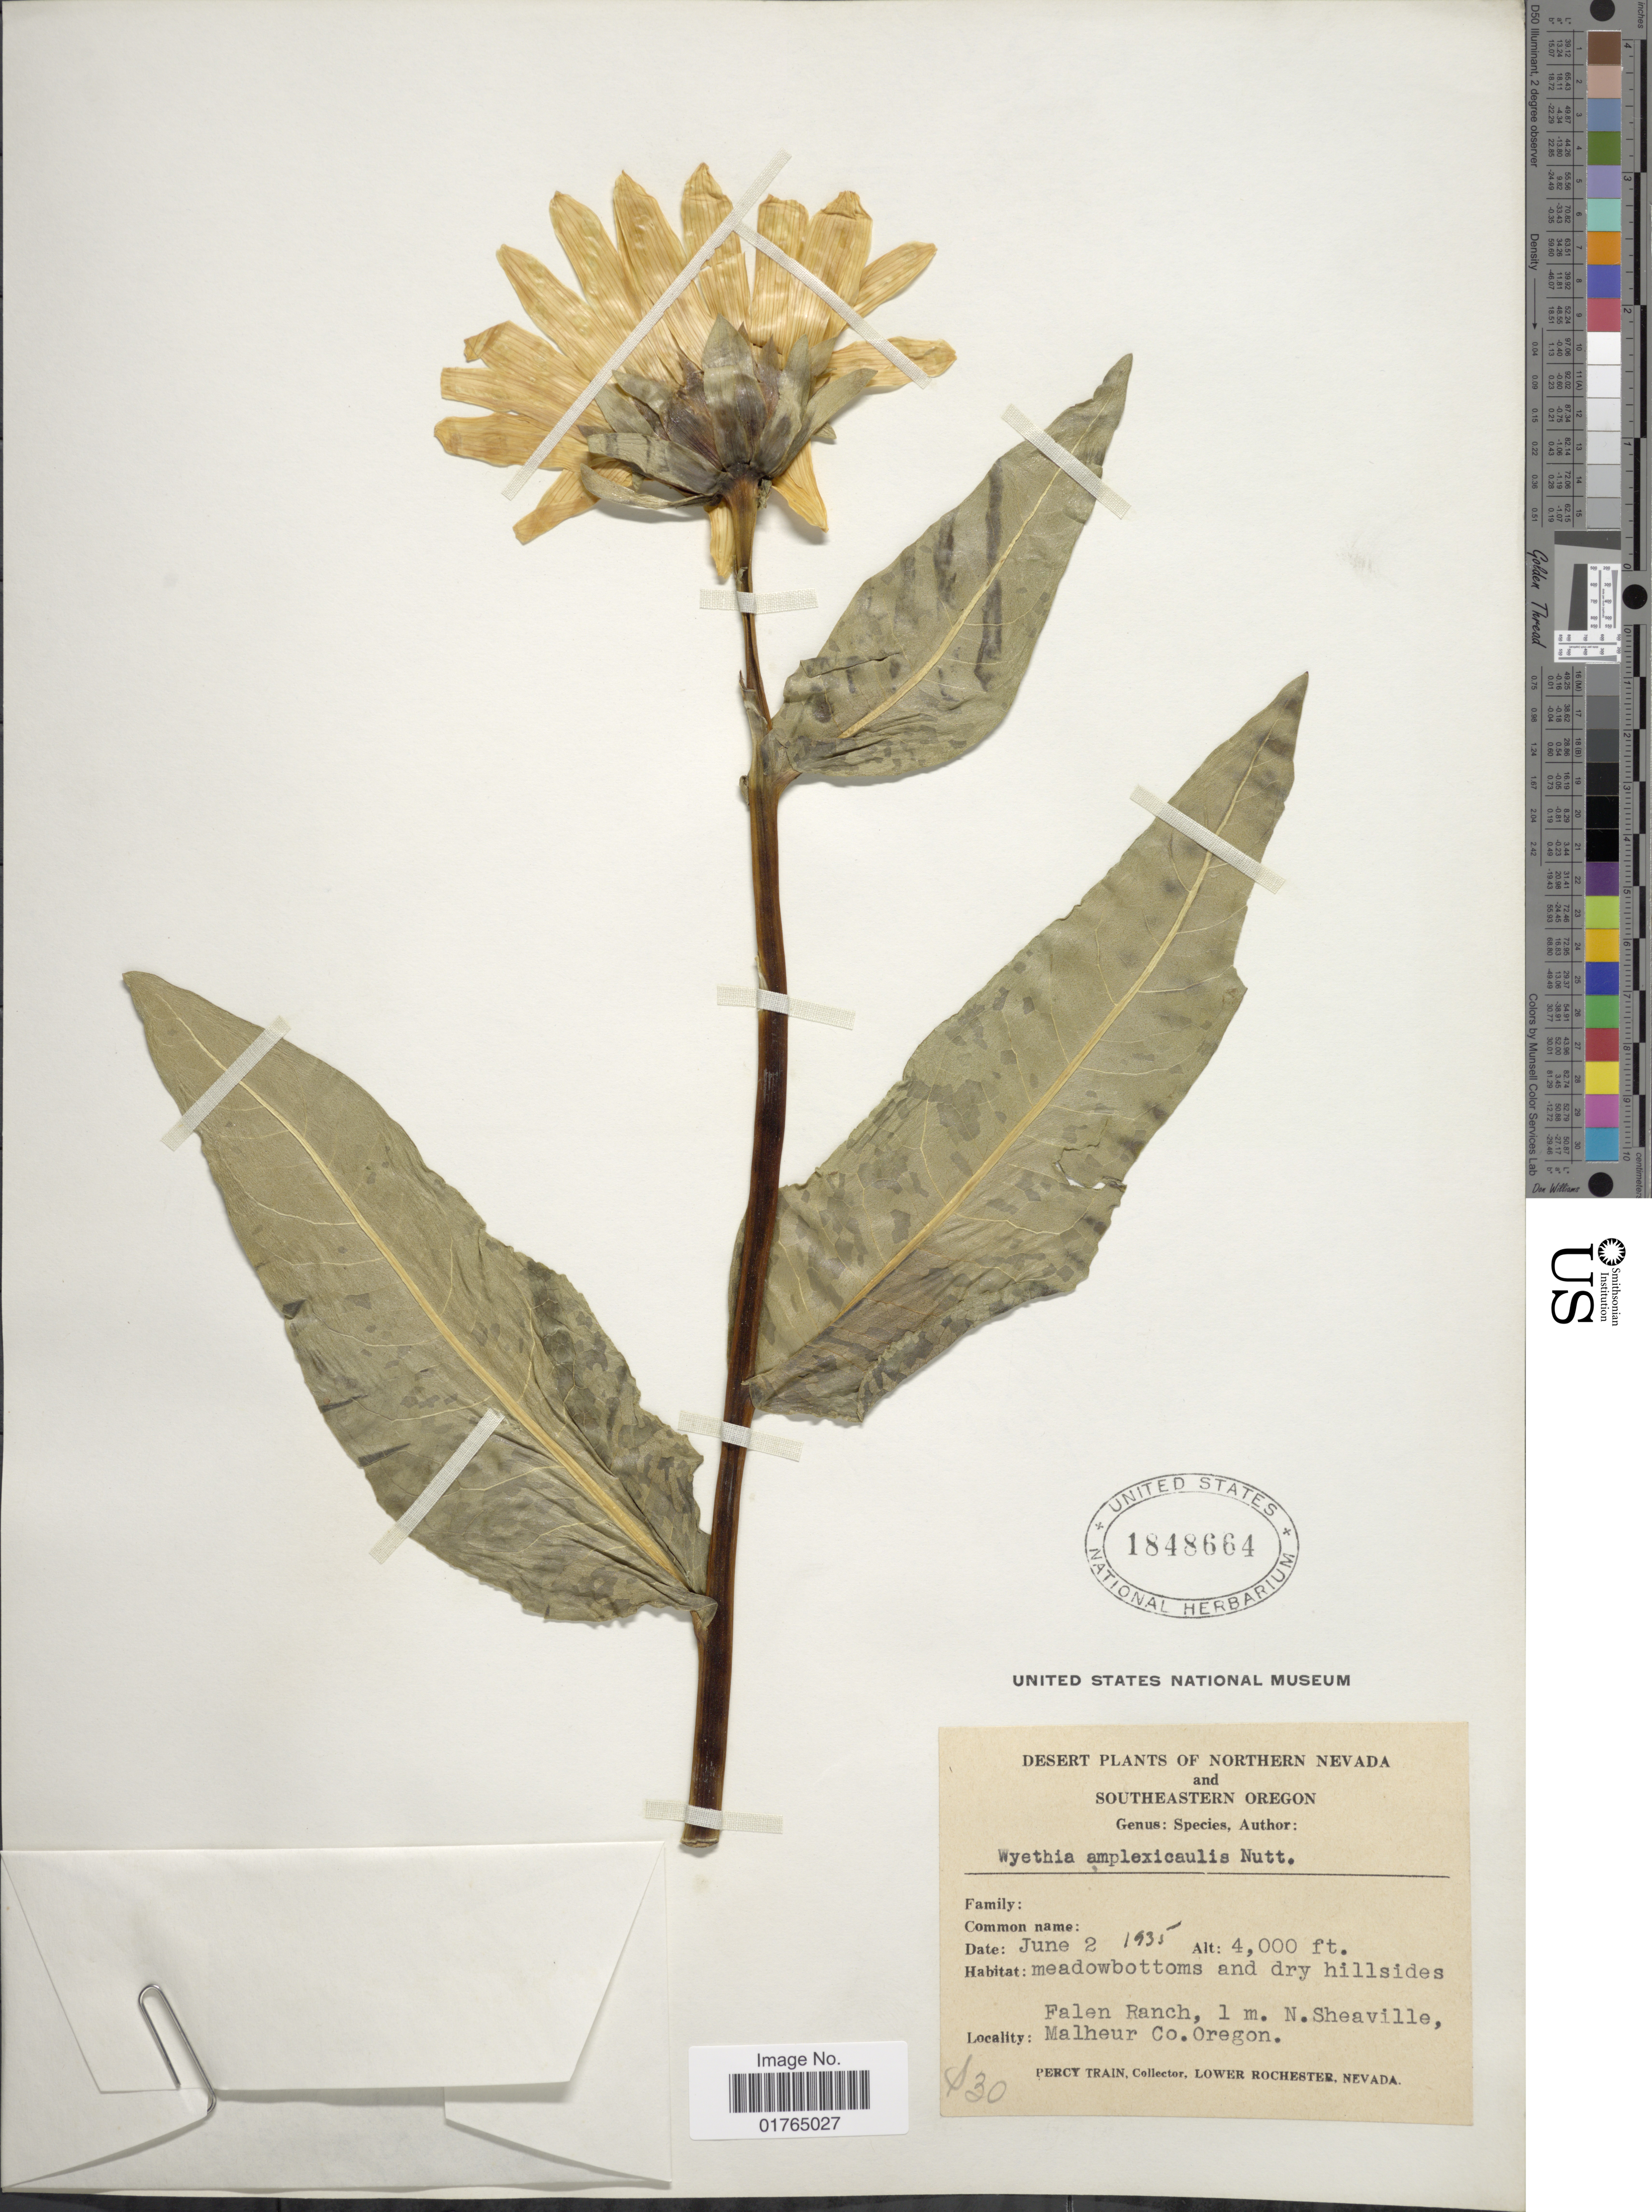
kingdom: Plantae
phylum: Tracheophyta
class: Magnoliopsida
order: Asterales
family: Asteraceae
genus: Wyethia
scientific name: Wyethia amplexicaulis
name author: Nutt.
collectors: P. Train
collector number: S30*?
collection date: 1935-06-02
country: United States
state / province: Oregon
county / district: Malheur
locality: Falen Ranch, 1 m. N Sheaville, Malheur Co.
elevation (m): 1219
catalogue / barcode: US 1848664